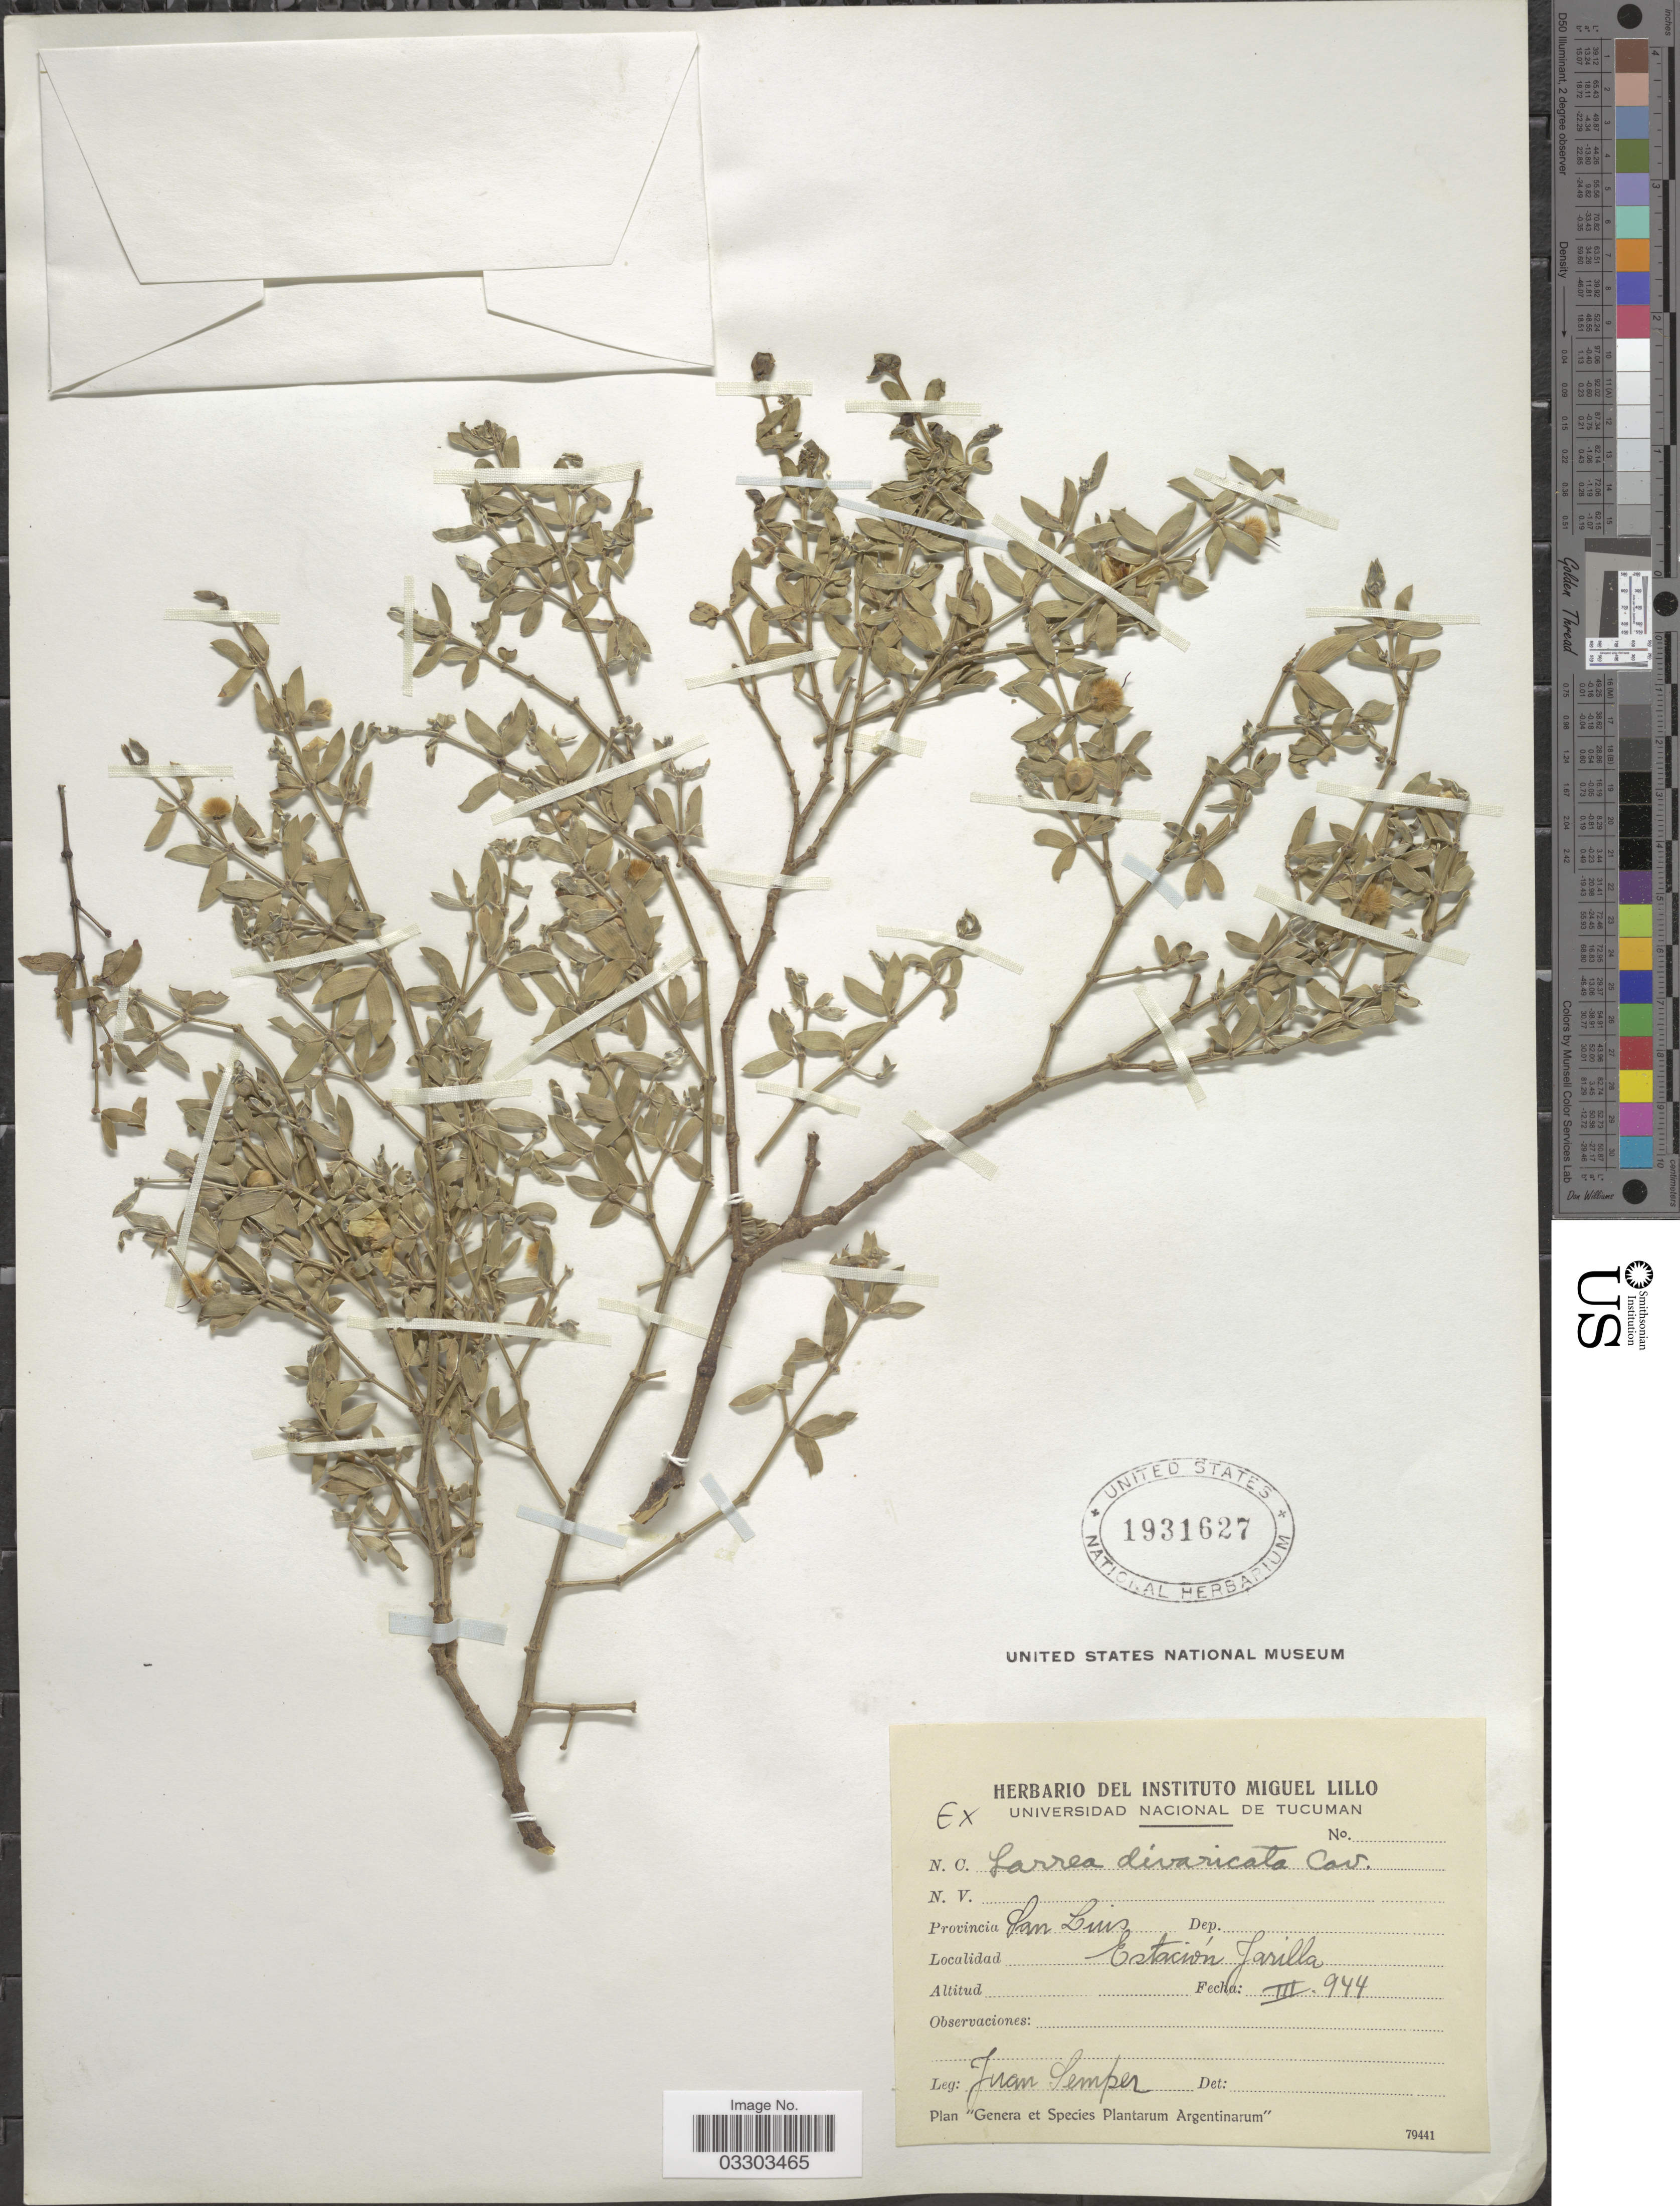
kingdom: Plantae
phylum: Tracheophyta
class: Magnoliopsida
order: Zygophyllales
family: Zygophyllaceae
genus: Larrea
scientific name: Larrea divaricata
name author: Cav.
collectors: J. Semper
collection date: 1944-03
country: Argentina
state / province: San Luis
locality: Estación Jarilla.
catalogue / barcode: US 1931627